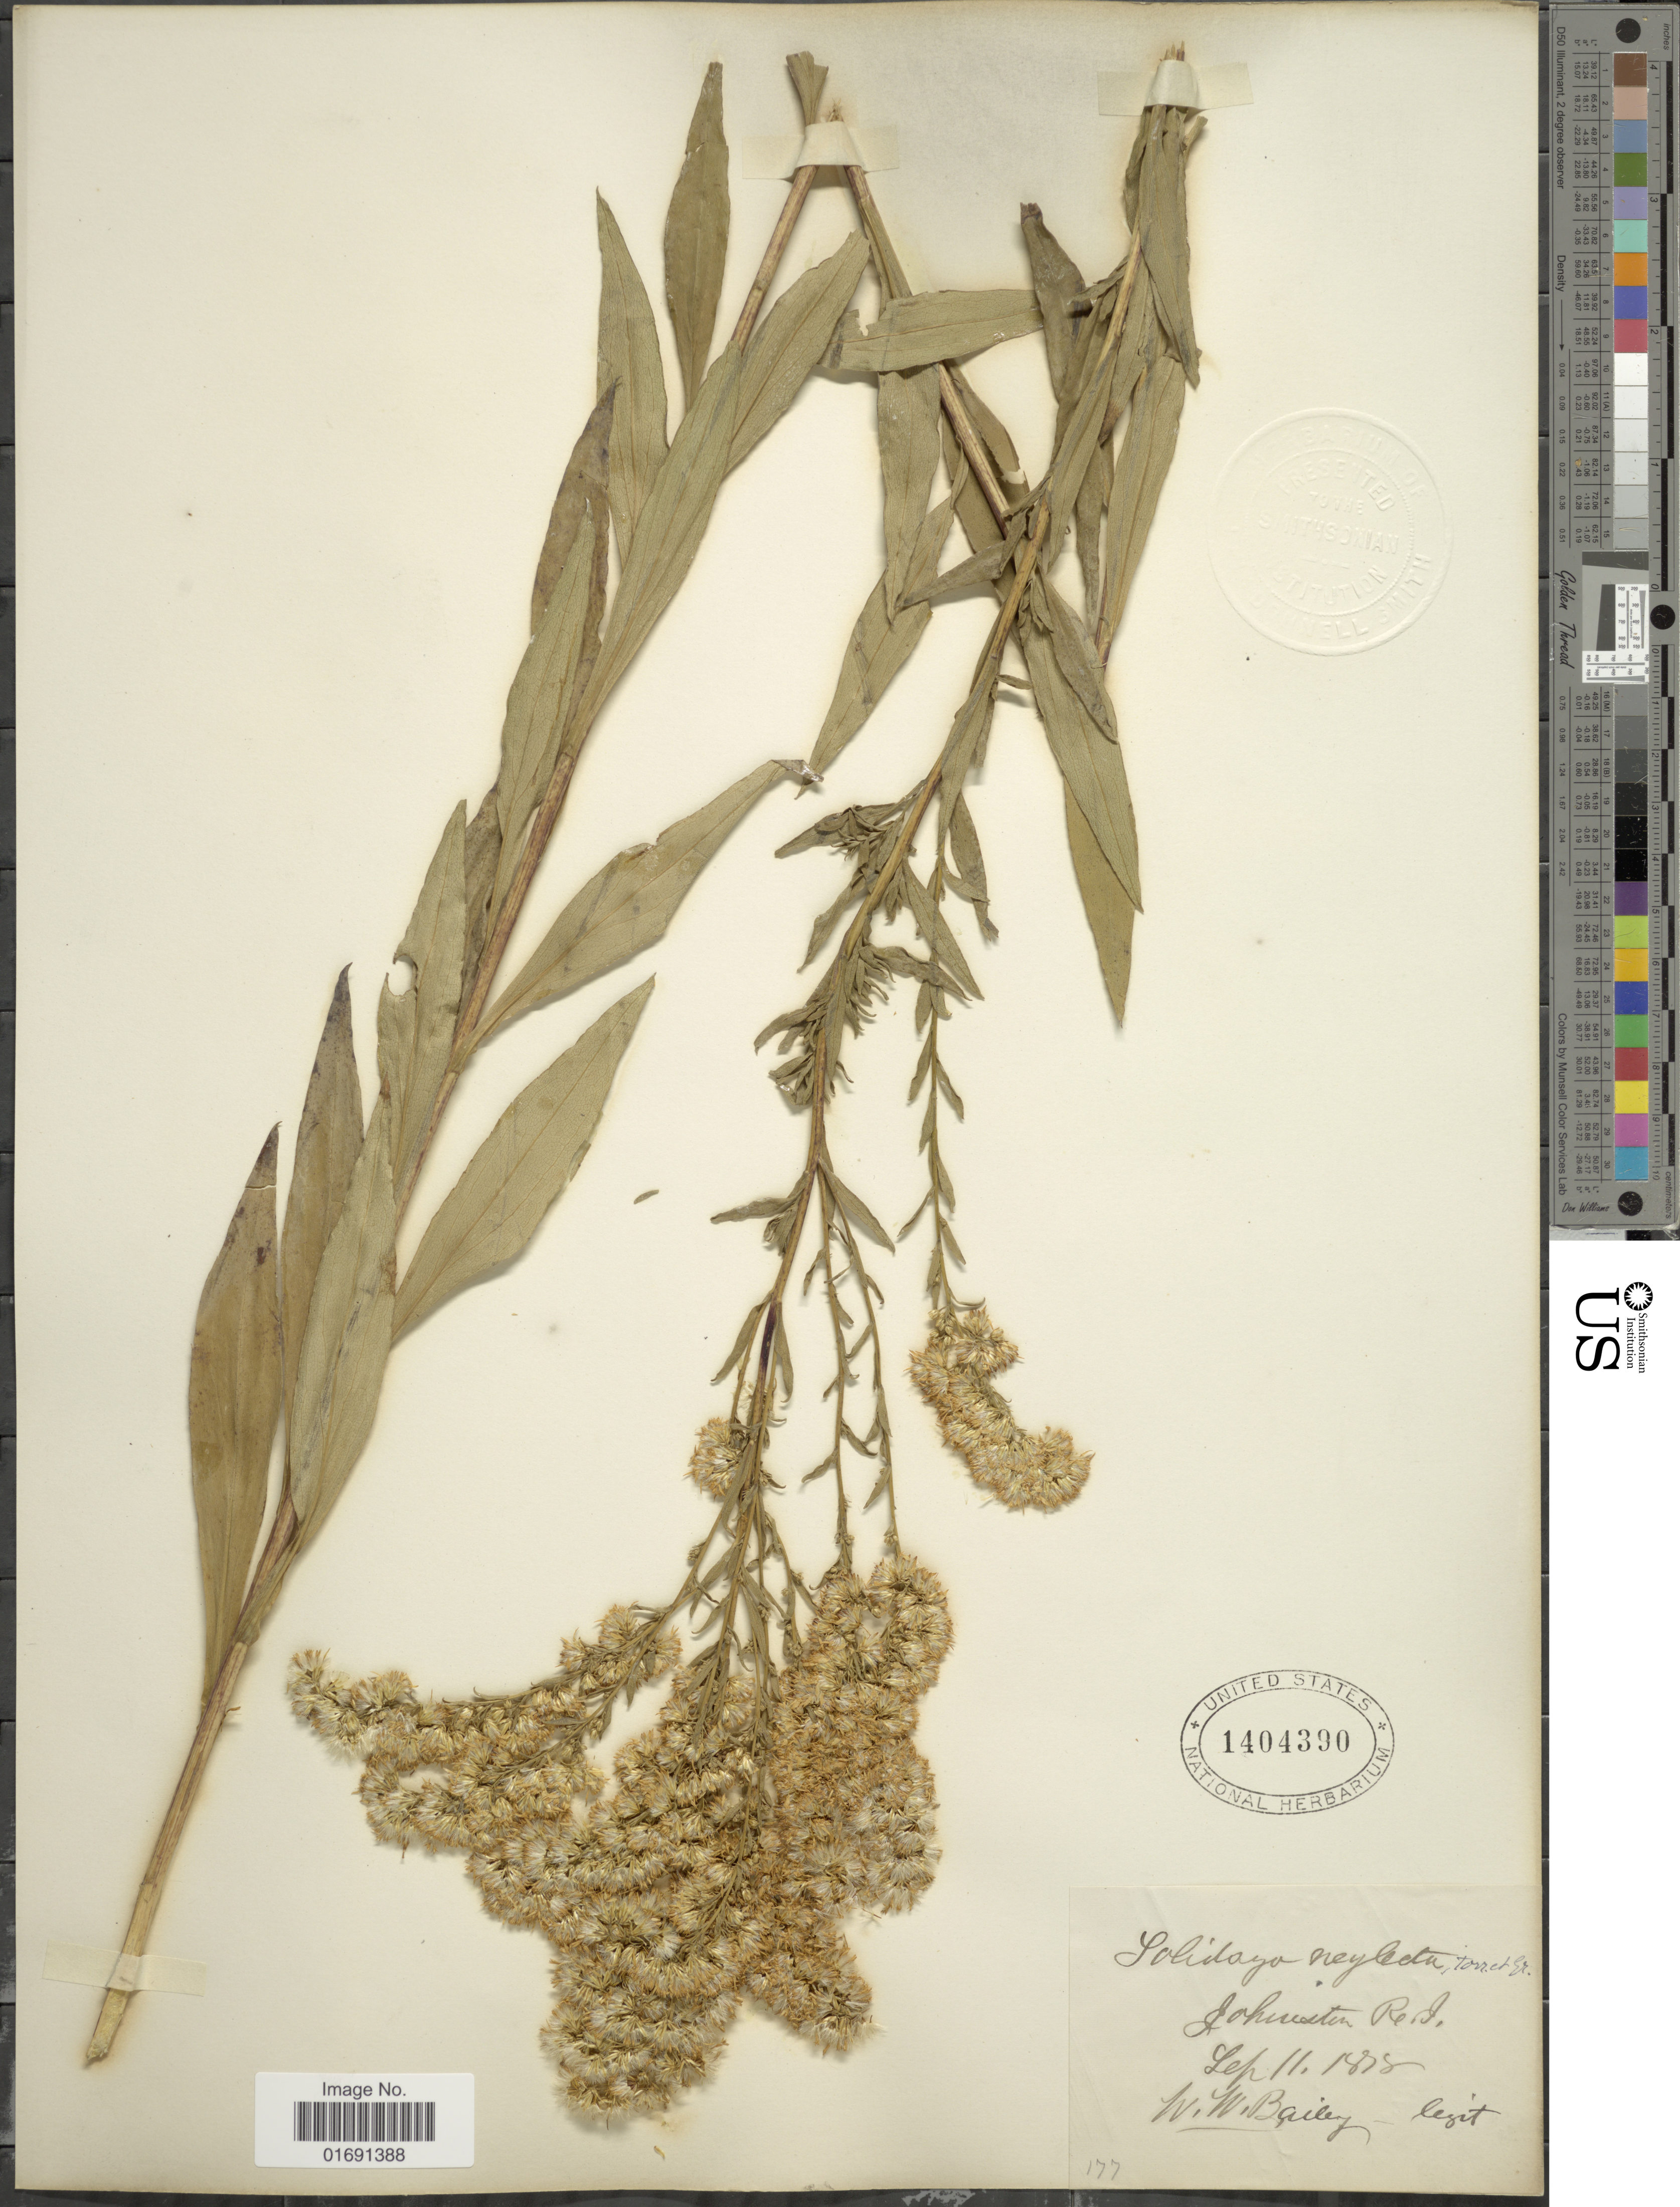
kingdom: Plantae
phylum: Tracheophyta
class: Magnoliopsida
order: Asterales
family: Asteraceae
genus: Solidago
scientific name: Solidago uniligulata var. neglecta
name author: Fernald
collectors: W. W. Bailey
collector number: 177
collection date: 1878-09-11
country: United States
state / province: Rhode Island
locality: Johnston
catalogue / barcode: US 1404390